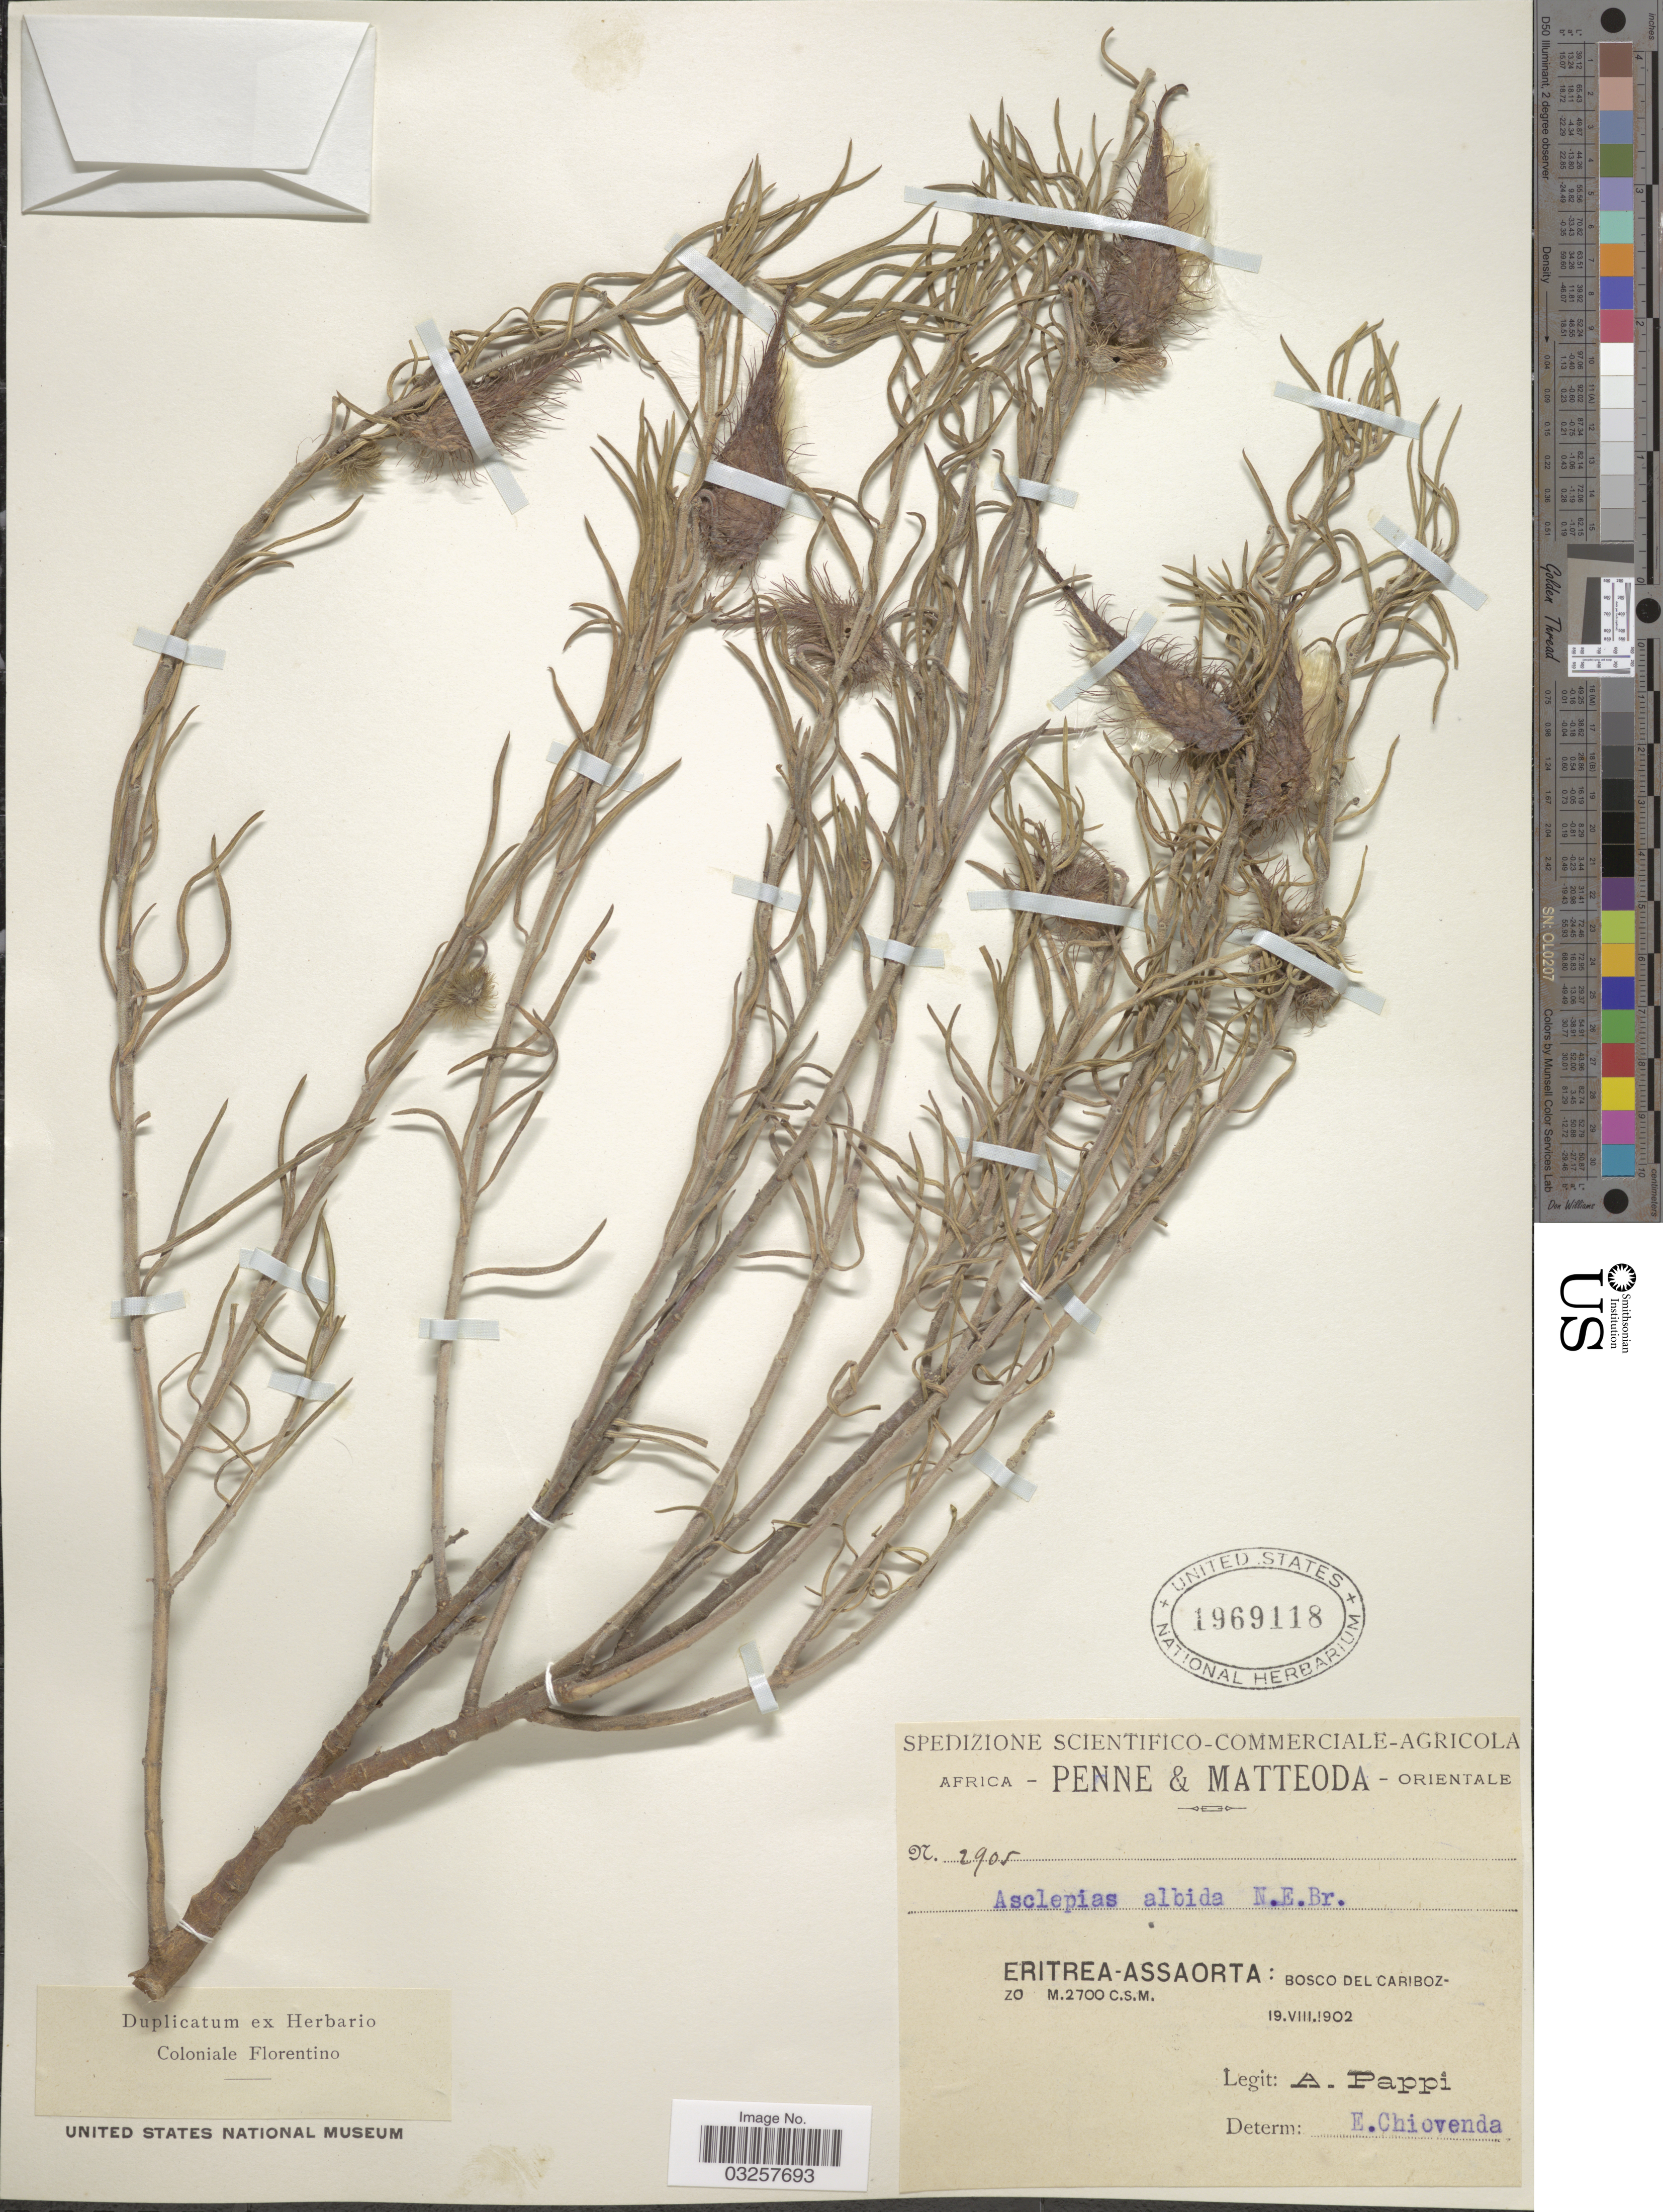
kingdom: Plantae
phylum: Tracheophyta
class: Magnoliopsida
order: Gentianales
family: Apocynaceae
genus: Asclepias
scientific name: Asclepias albida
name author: N.E. Br.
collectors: A. Pappi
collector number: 2905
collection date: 1902-08-19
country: Eritrea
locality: Eritrea-Assaorta: bosco del Caribozzo.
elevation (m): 2700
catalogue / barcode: US 1969118